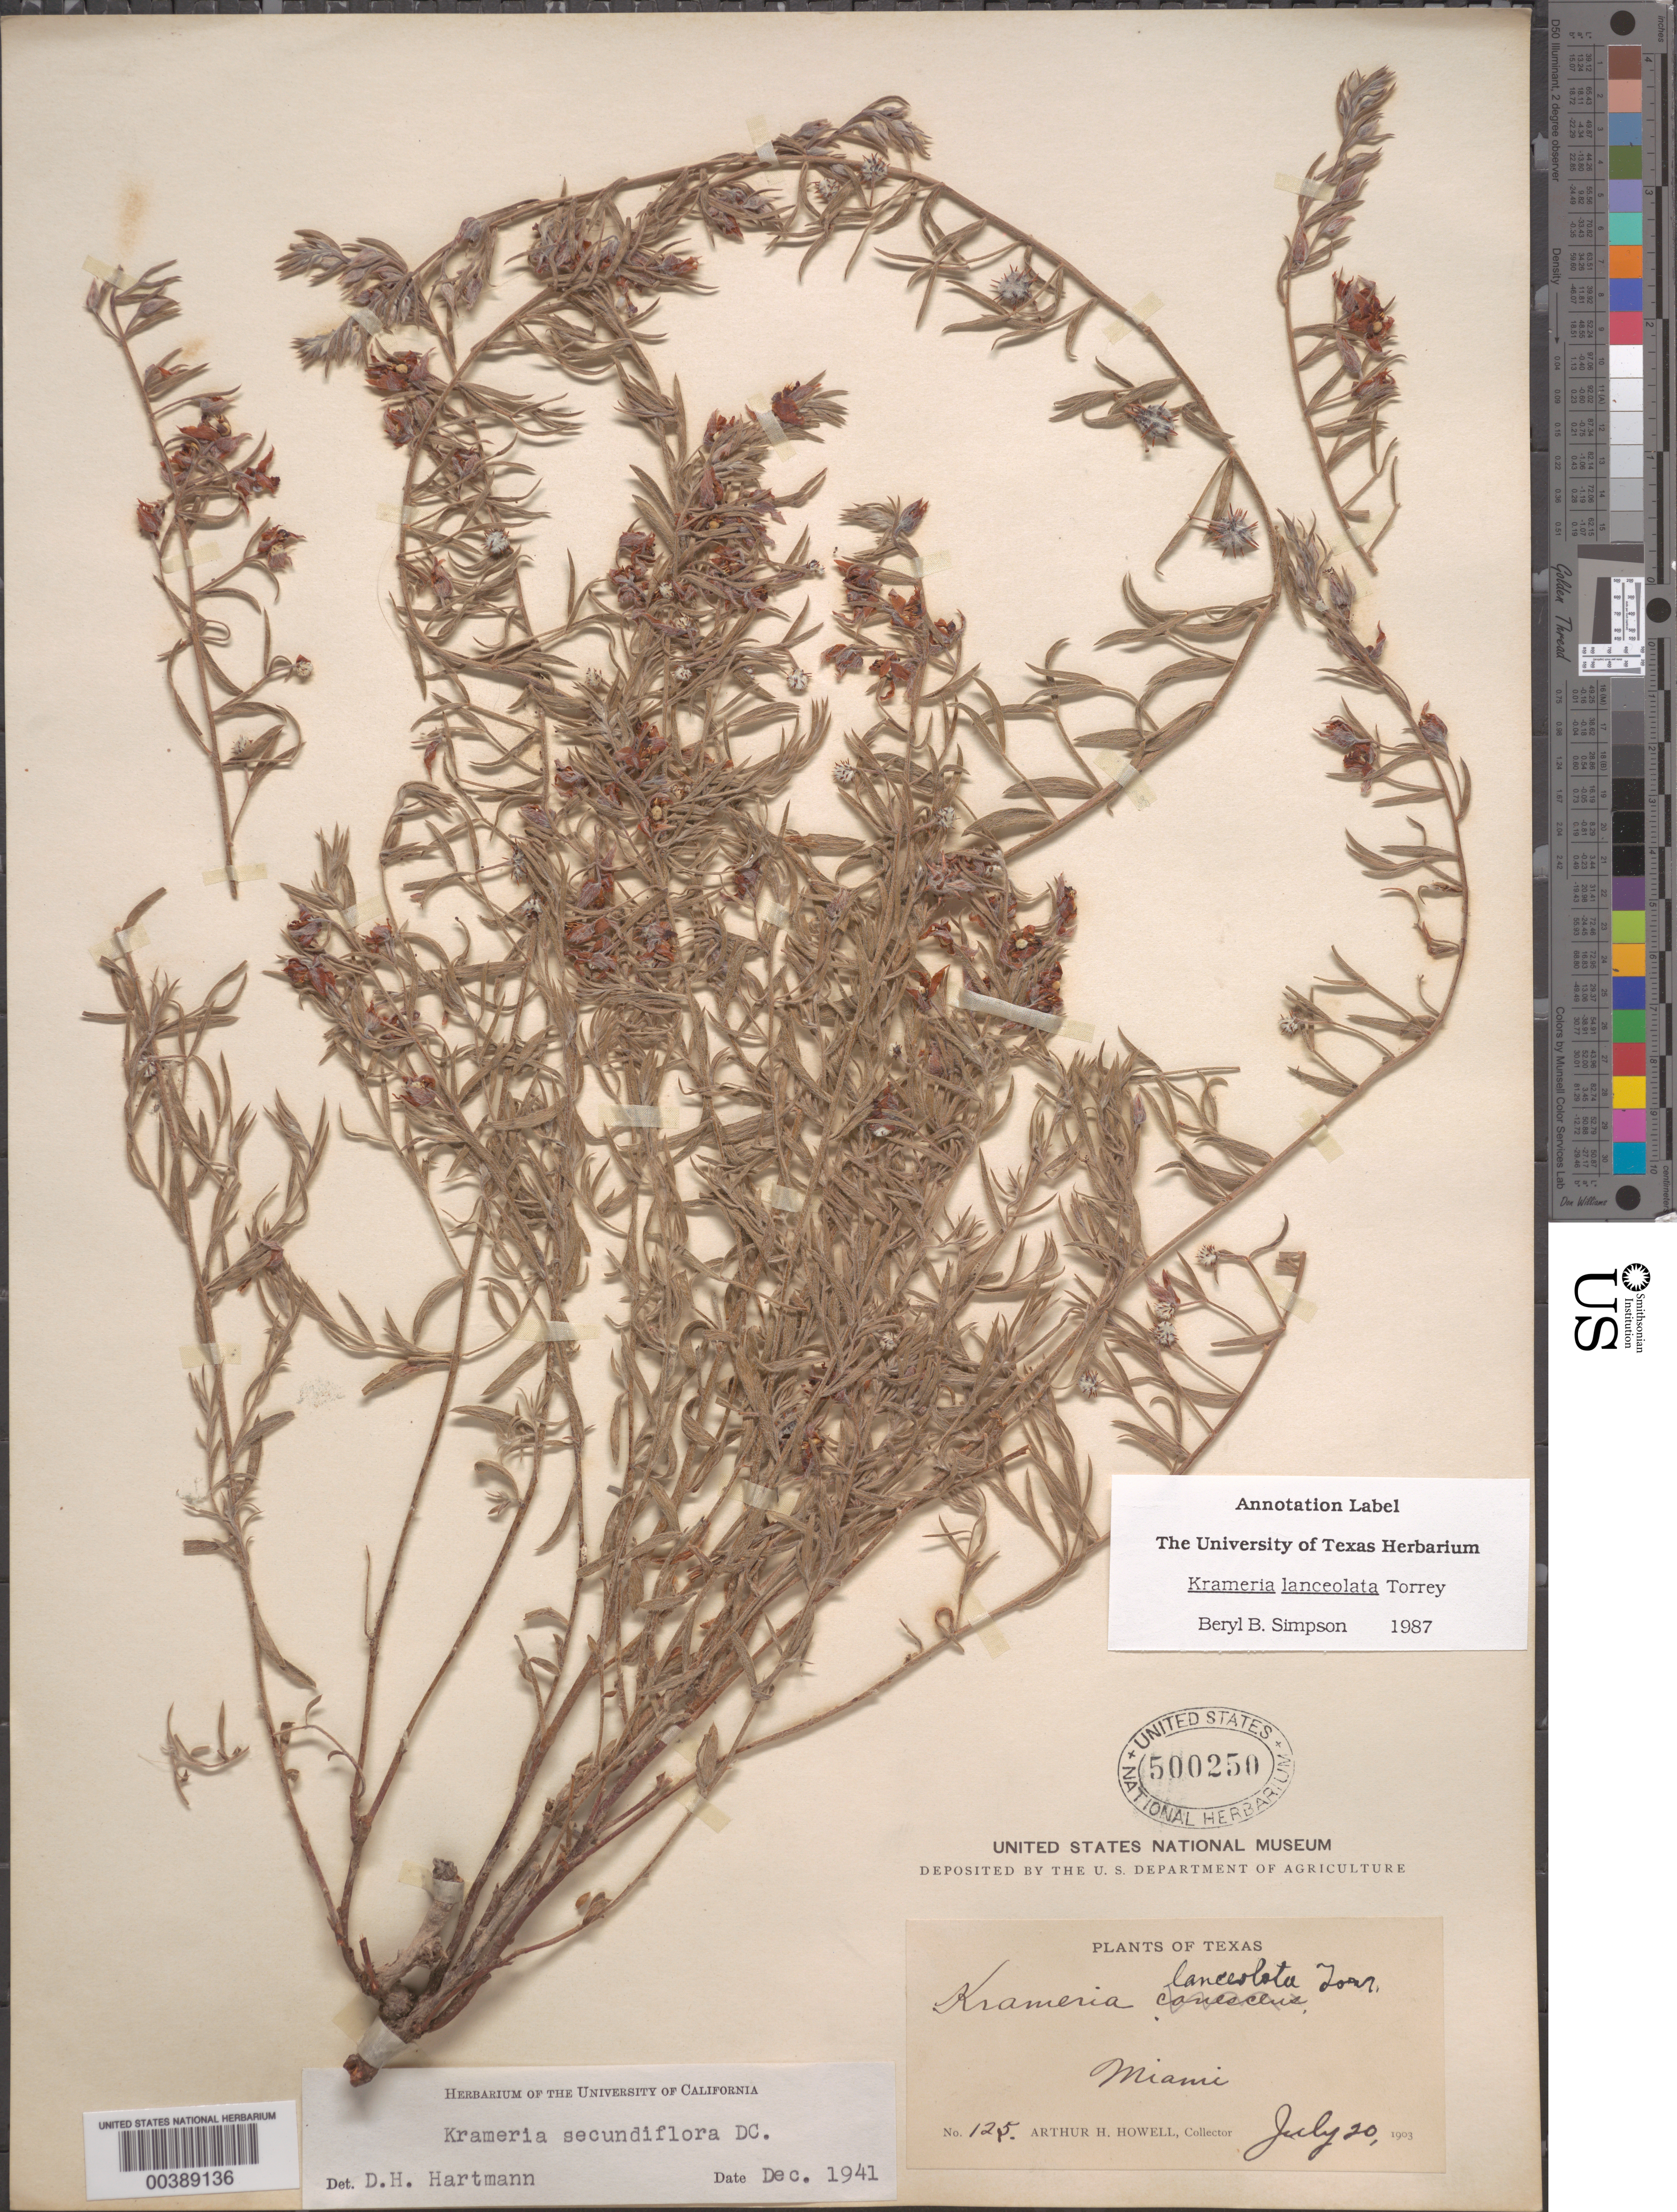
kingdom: Plantae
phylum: Tracheophyta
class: Magnoliopsida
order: Zygophyllales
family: Krameriaceae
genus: Krameria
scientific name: Krameria lanceolata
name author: Torr.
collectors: A. H. Howell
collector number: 125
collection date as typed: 20 Jul 1903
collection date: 1903-07-20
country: United States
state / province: Texas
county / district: Roberts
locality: Miami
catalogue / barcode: US 500250